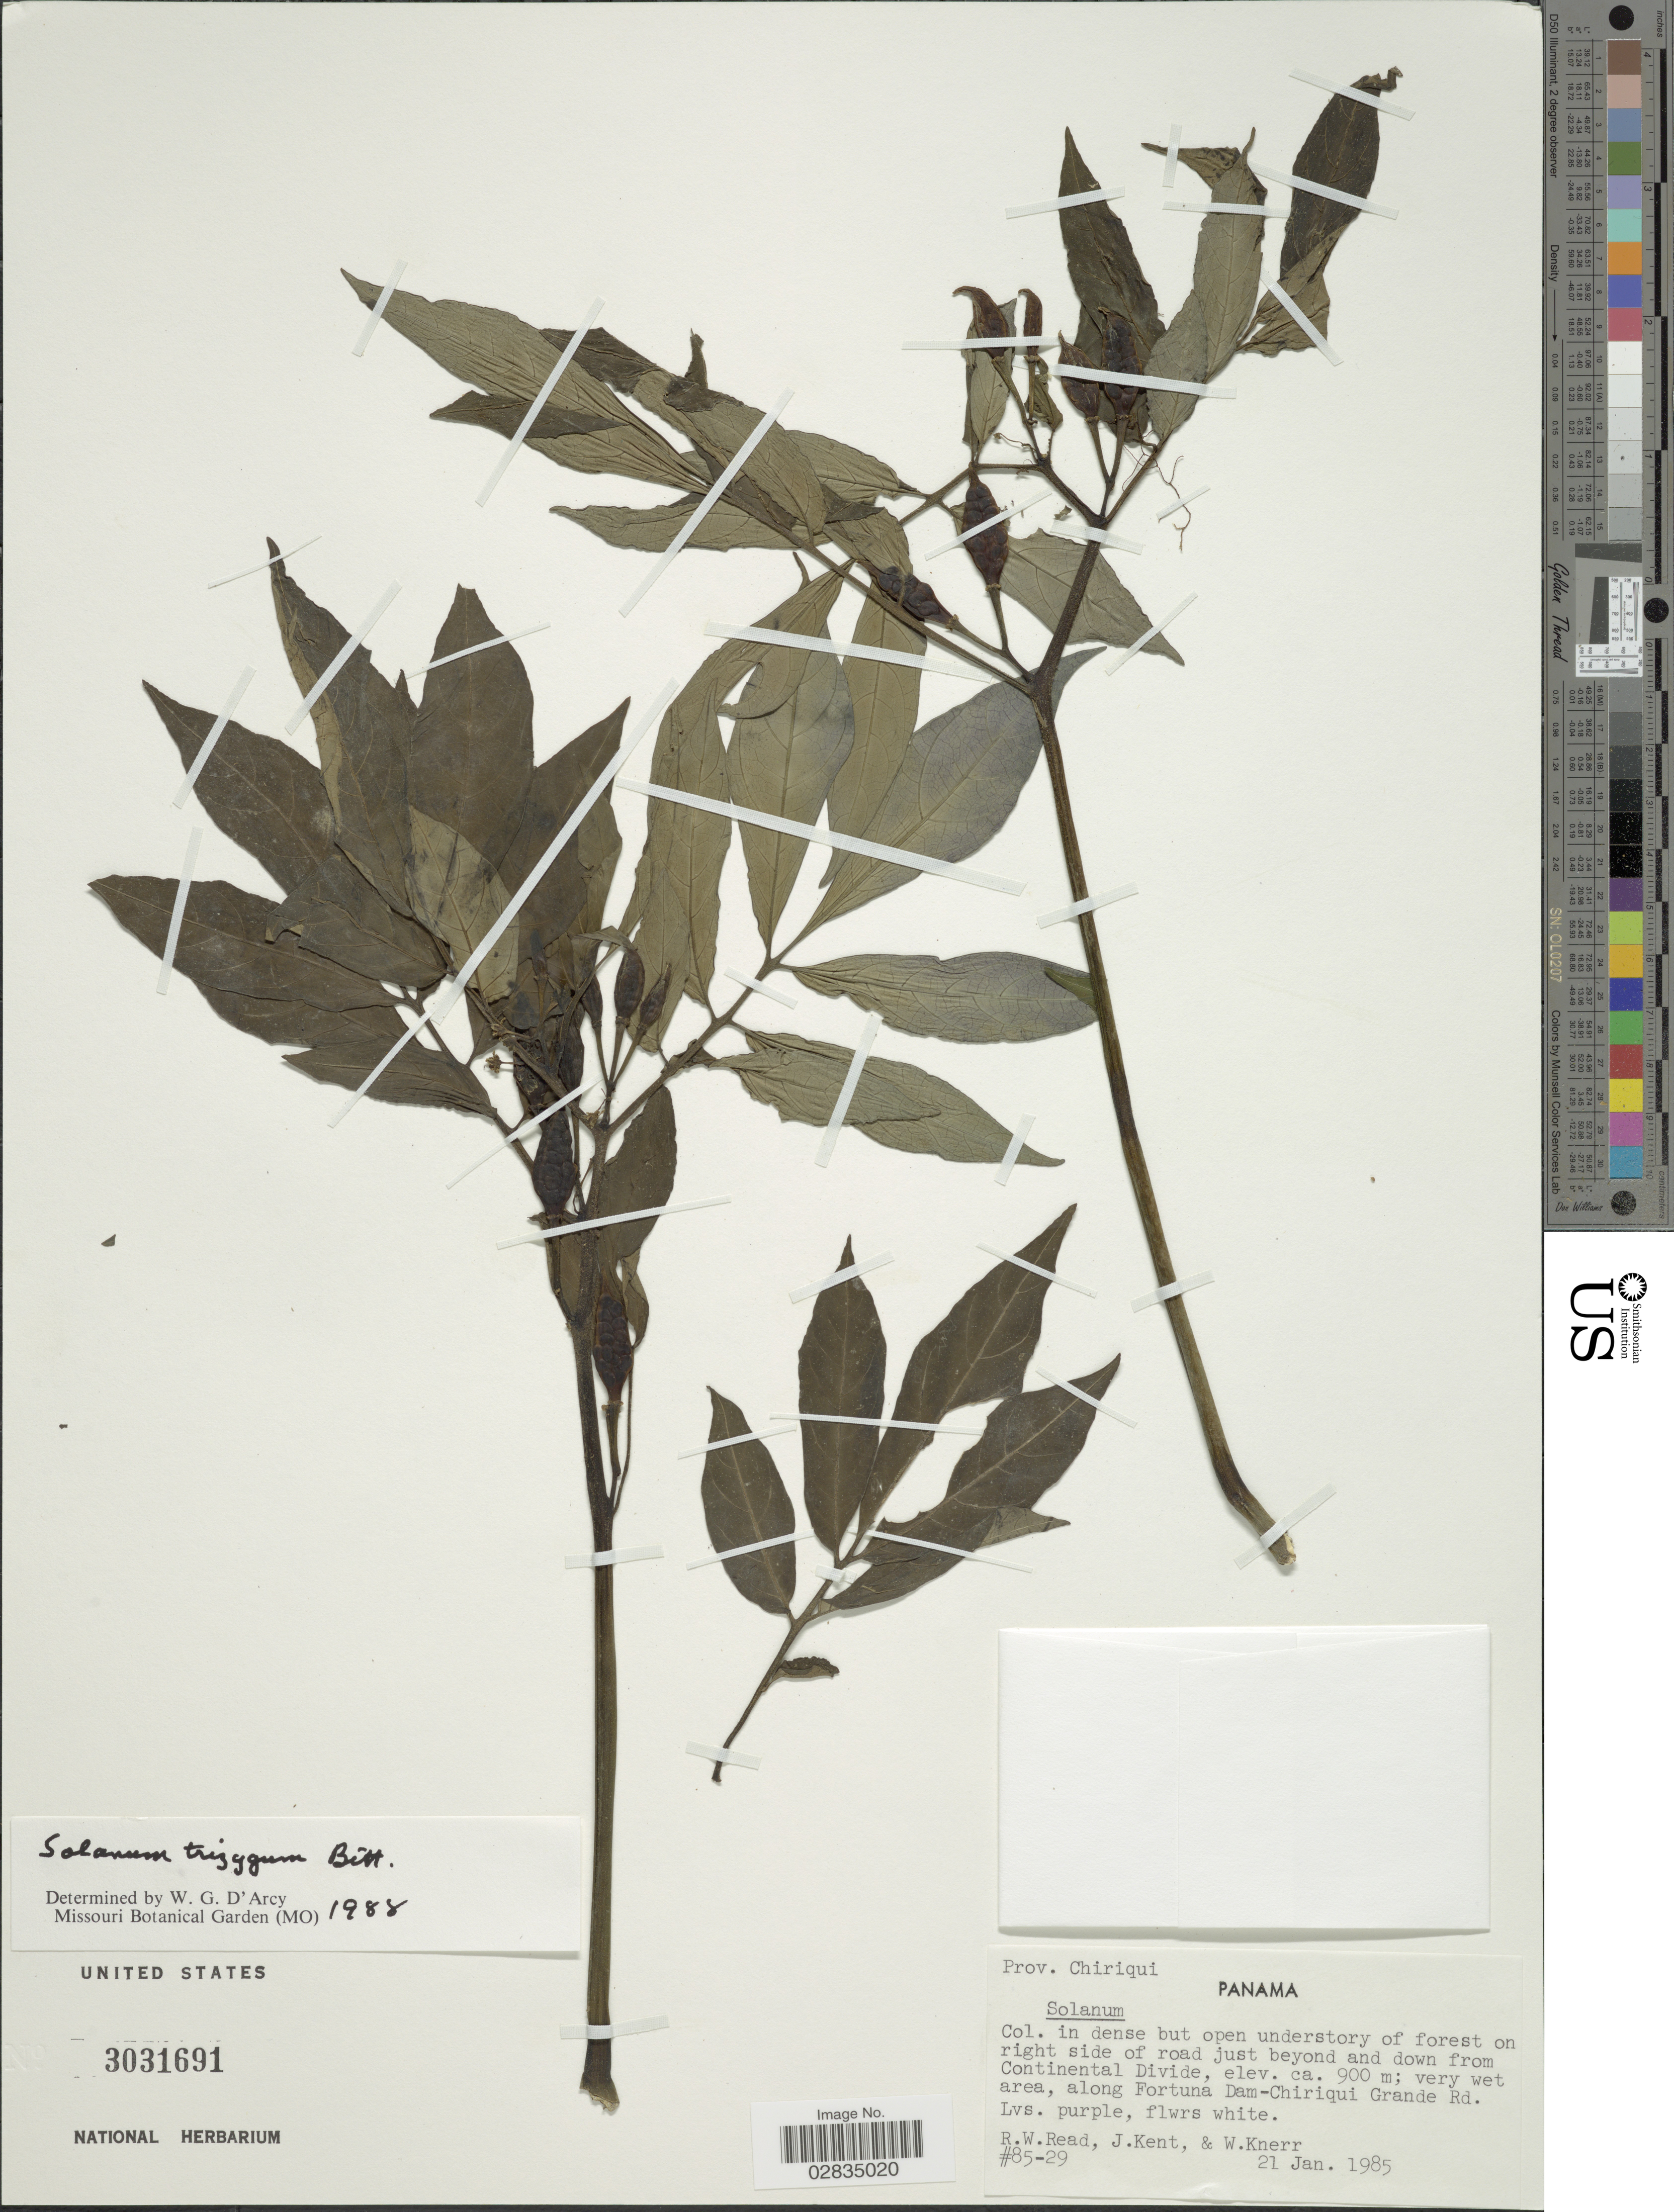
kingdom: Plantae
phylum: Tracheophyta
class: Magnoliopsida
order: Solanales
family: Solanaceae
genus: Solanum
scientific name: Solanum trizygum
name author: Bitter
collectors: R. W. Read, J. Kent & W. Knerr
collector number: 85-29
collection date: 1985-01-21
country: Panama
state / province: Chiriqui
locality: On right side of road just beyond and down from Continental Divide, along Fortuna Dam-Chiriqui Grande Rd.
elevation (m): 900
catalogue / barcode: US 3031691